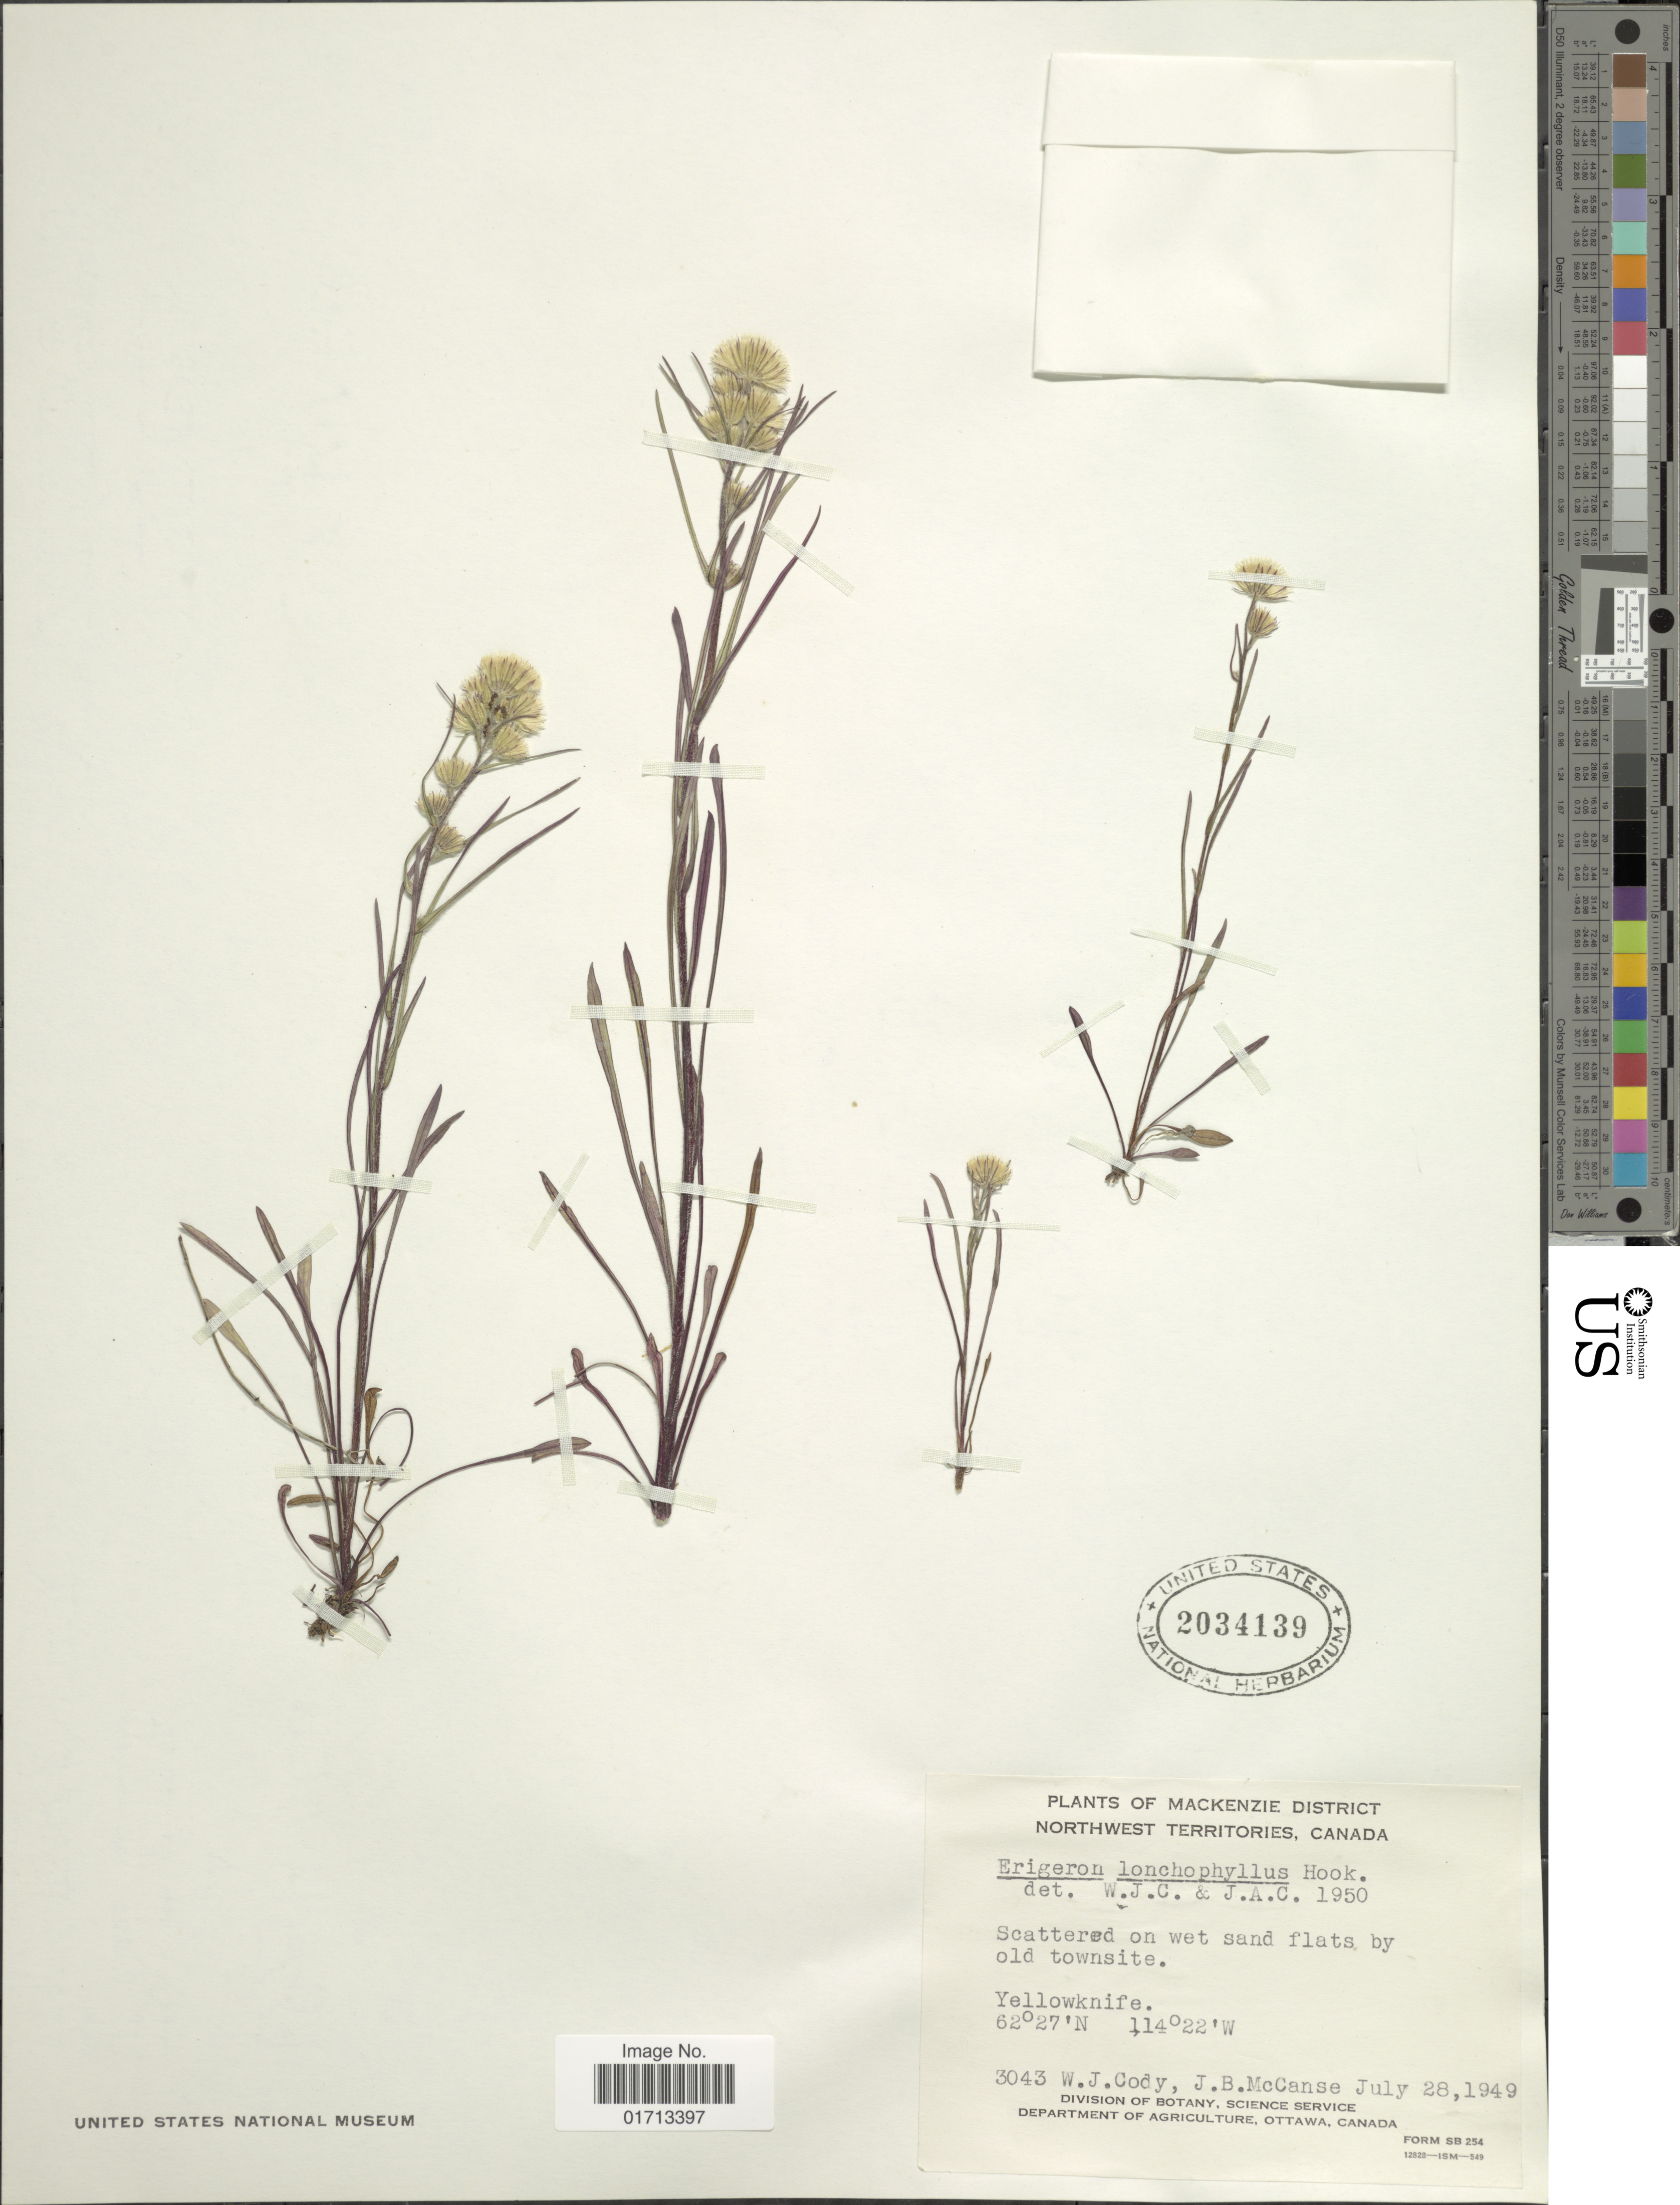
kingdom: Plantae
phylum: Tracheophyta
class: Magnoliopsida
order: Asterales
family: Asteraceae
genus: Erigeron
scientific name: Erigeron lonchophyllus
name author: Hook.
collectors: W. Cody & J. McCanse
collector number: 3043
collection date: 1949-07-28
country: Canada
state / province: Northwest Territories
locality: Mackenzie District. old townsite. Yellowknife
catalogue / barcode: US 2034139